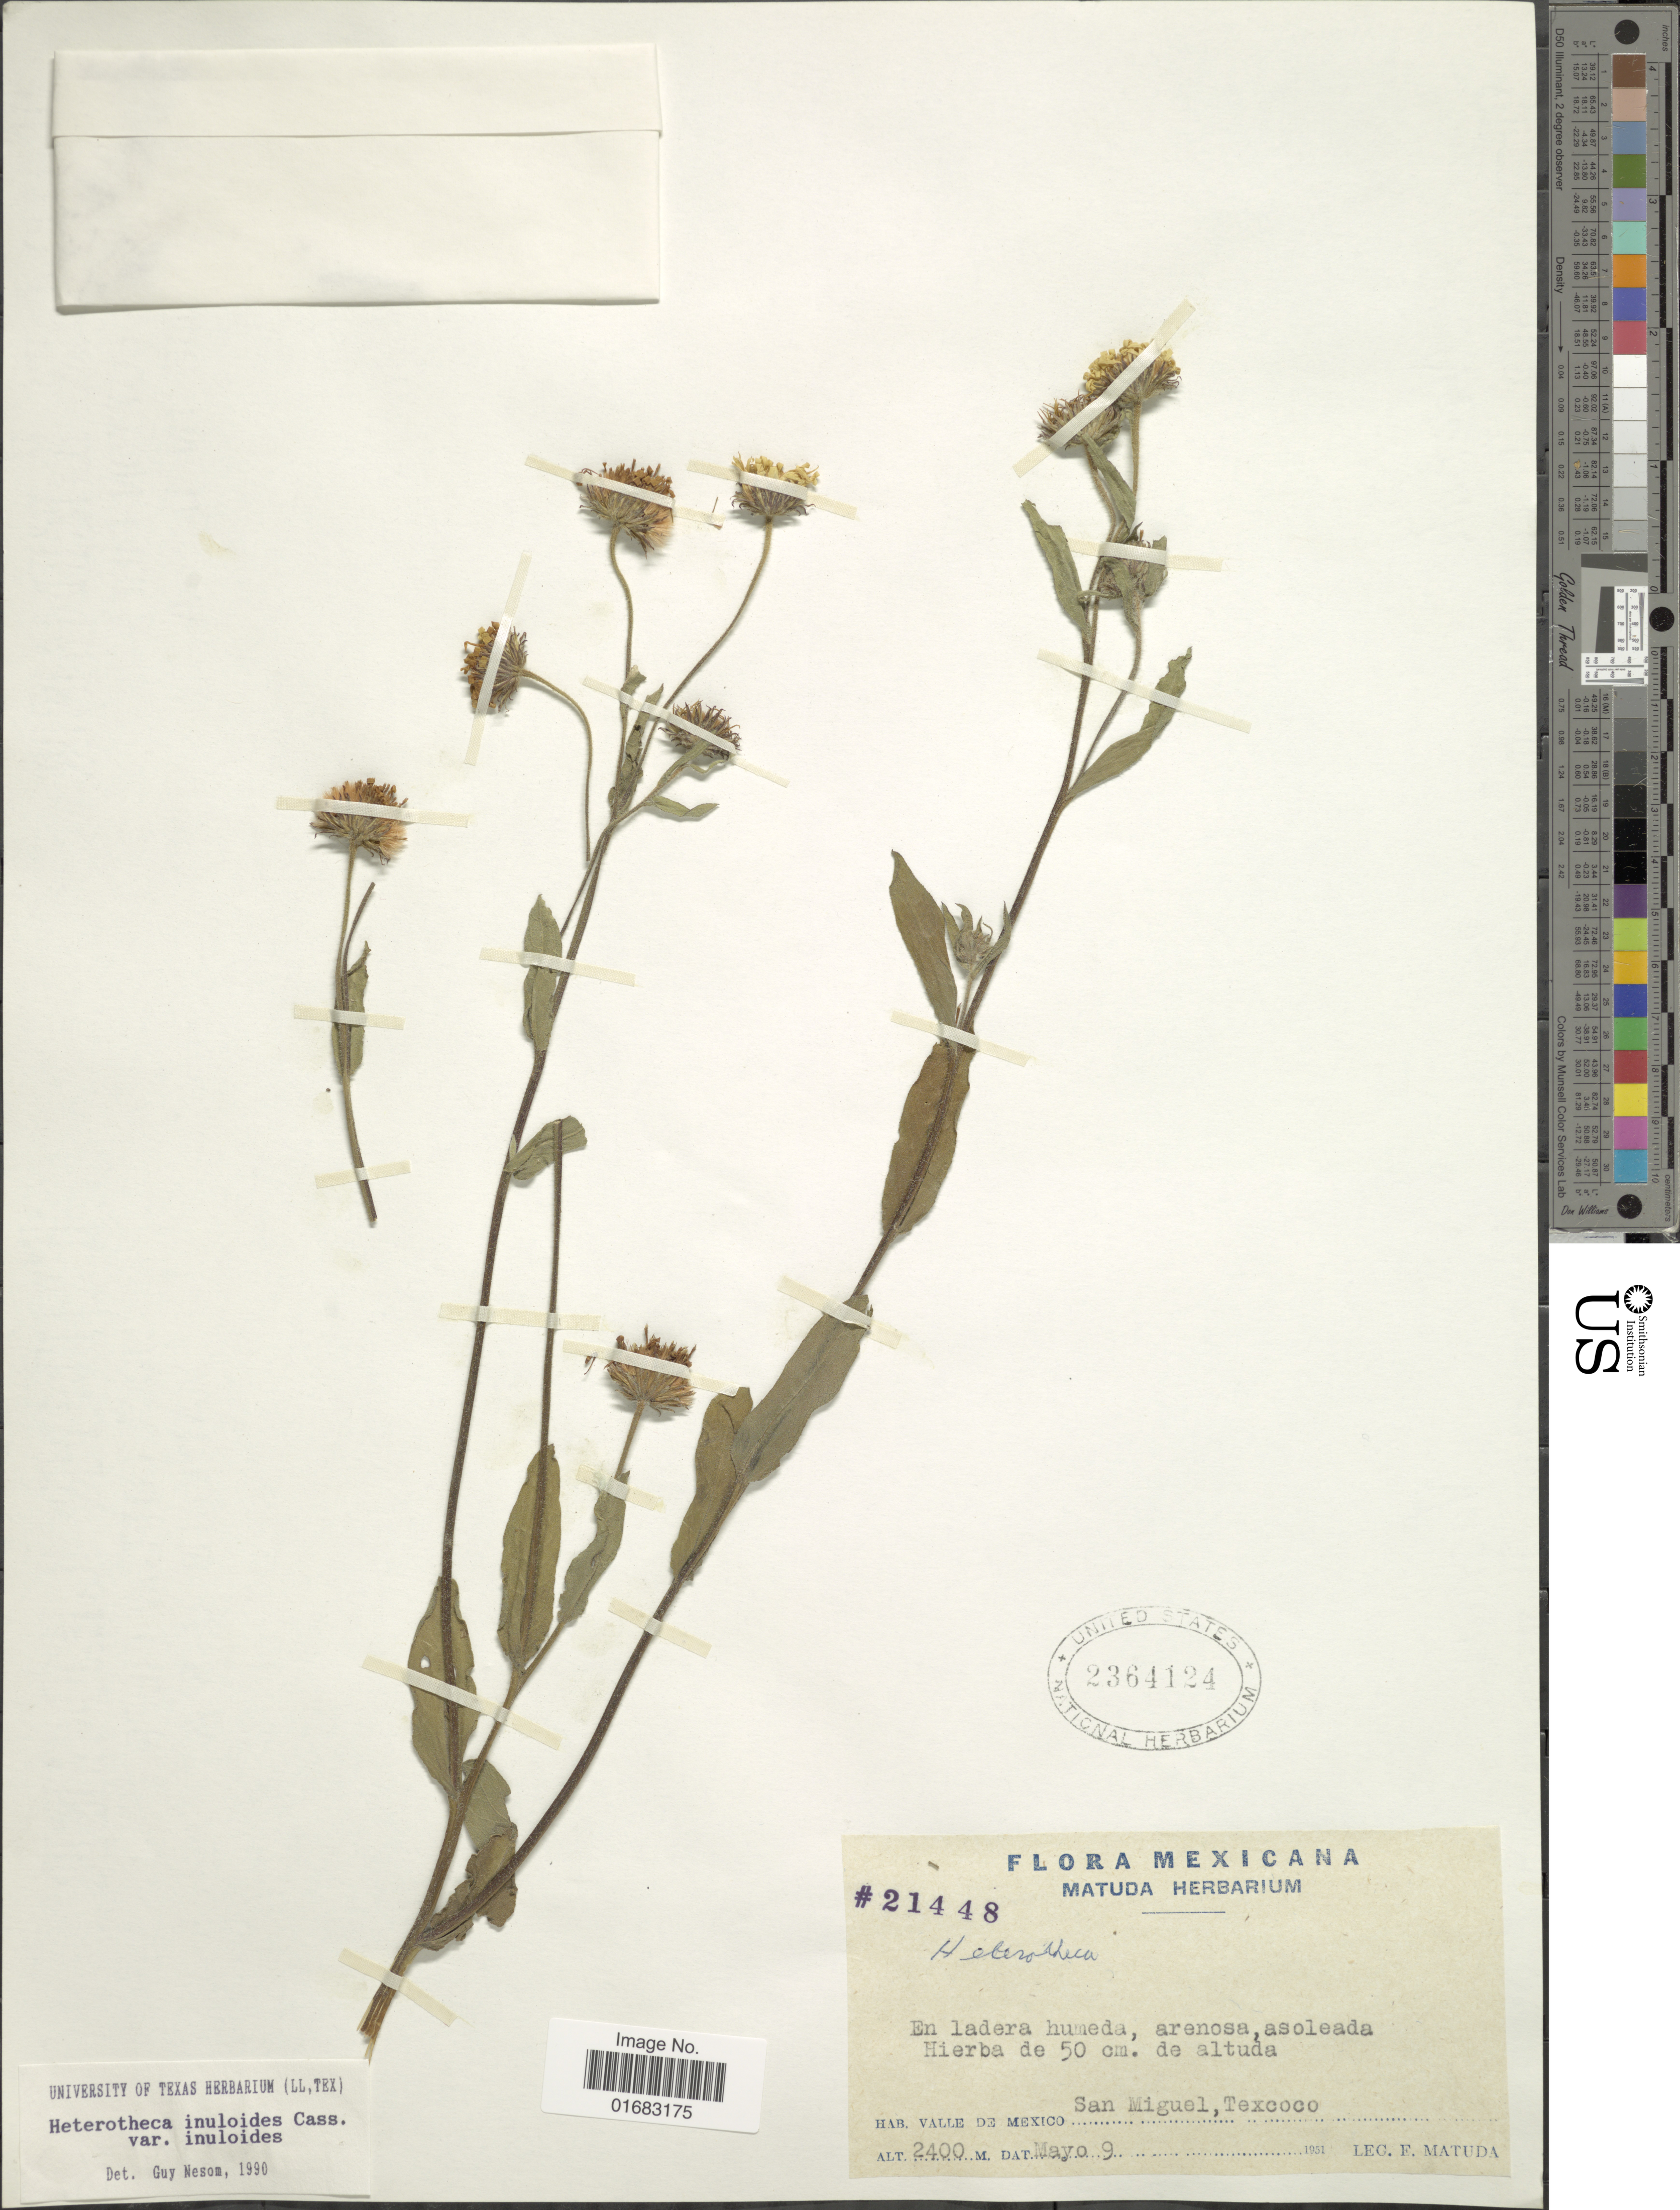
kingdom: Plantae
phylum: Tracheophyta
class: Magnoliopsida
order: Asterales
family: Asteraceae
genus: Heterotheca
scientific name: Heterotheca inuloides var. inuloides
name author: Cass.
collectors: E. Matuda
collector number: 21448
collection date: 1951-05-06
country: Mexico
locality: Valle de Mexico. San Miguel, Texcoco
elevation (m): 2400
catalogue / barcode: US 2364124